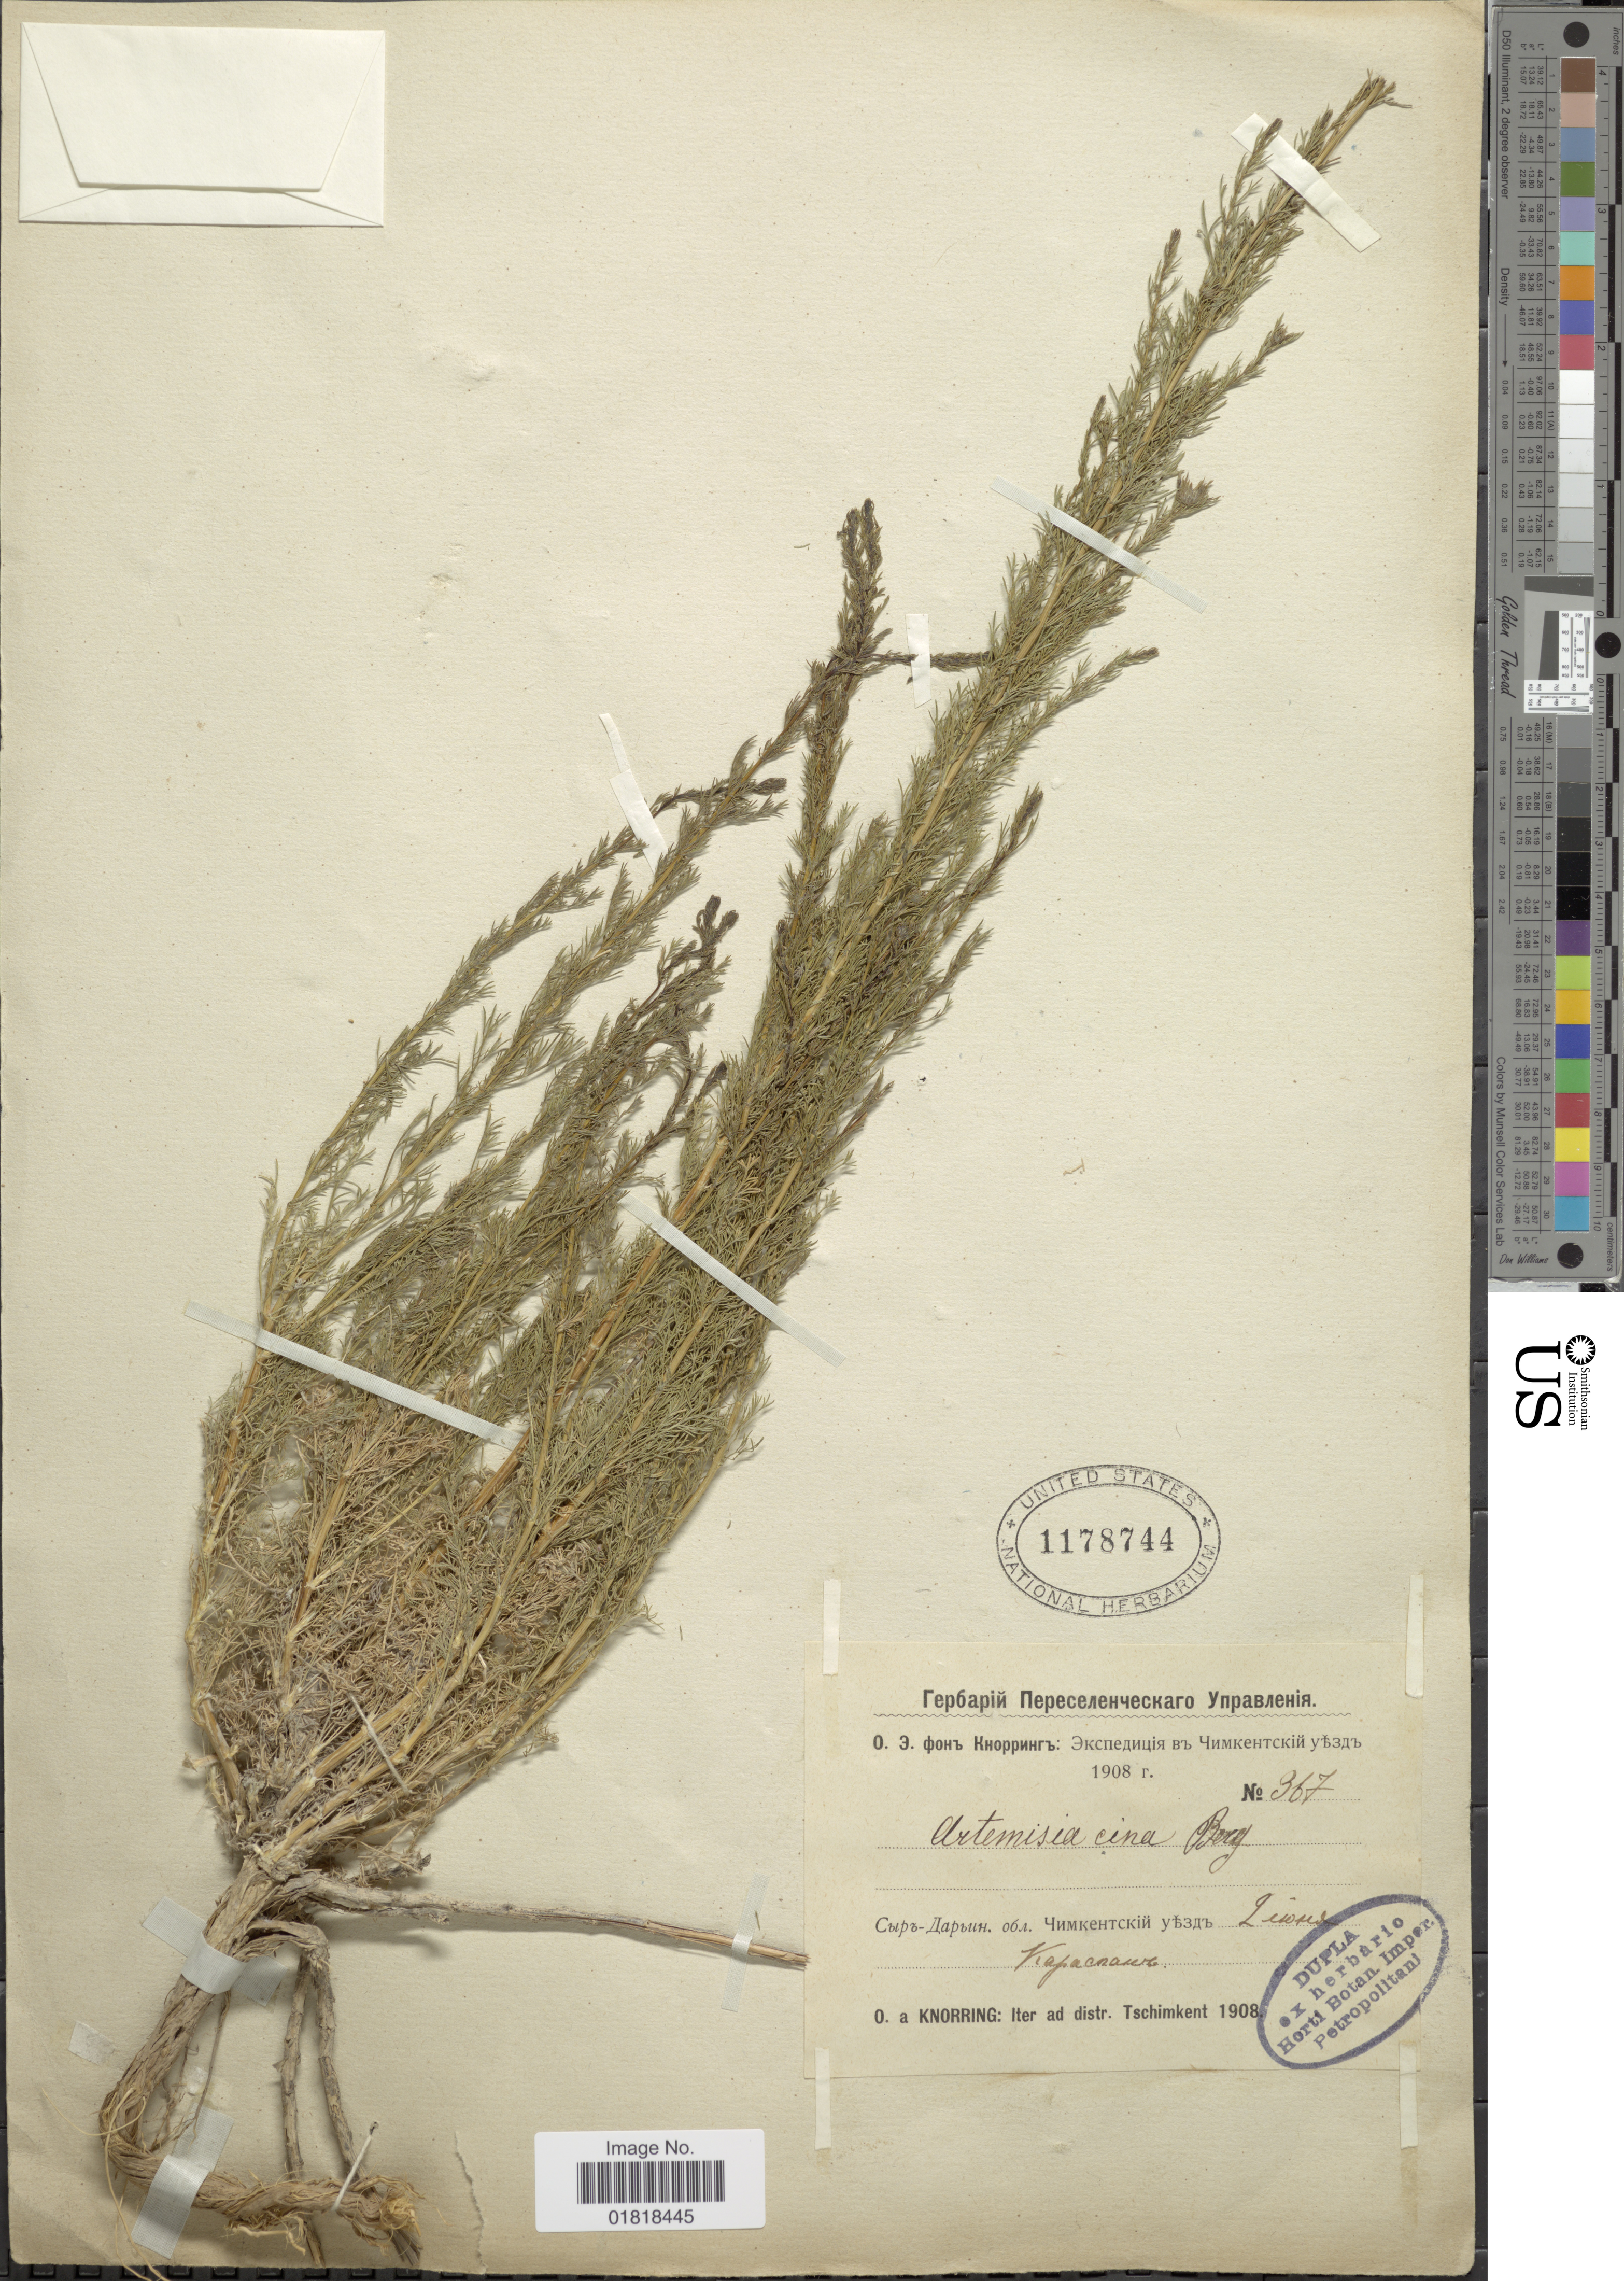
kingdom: Plantae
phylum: Tracheophyta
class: Magnoliopsida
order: Asterales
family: Asteraceae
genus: Artemisia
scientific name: Artemisia cina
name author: L.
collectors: O. Knorring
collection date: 1908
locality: Lione, Viapacnawe [interpreted]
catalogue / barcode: US 1178744